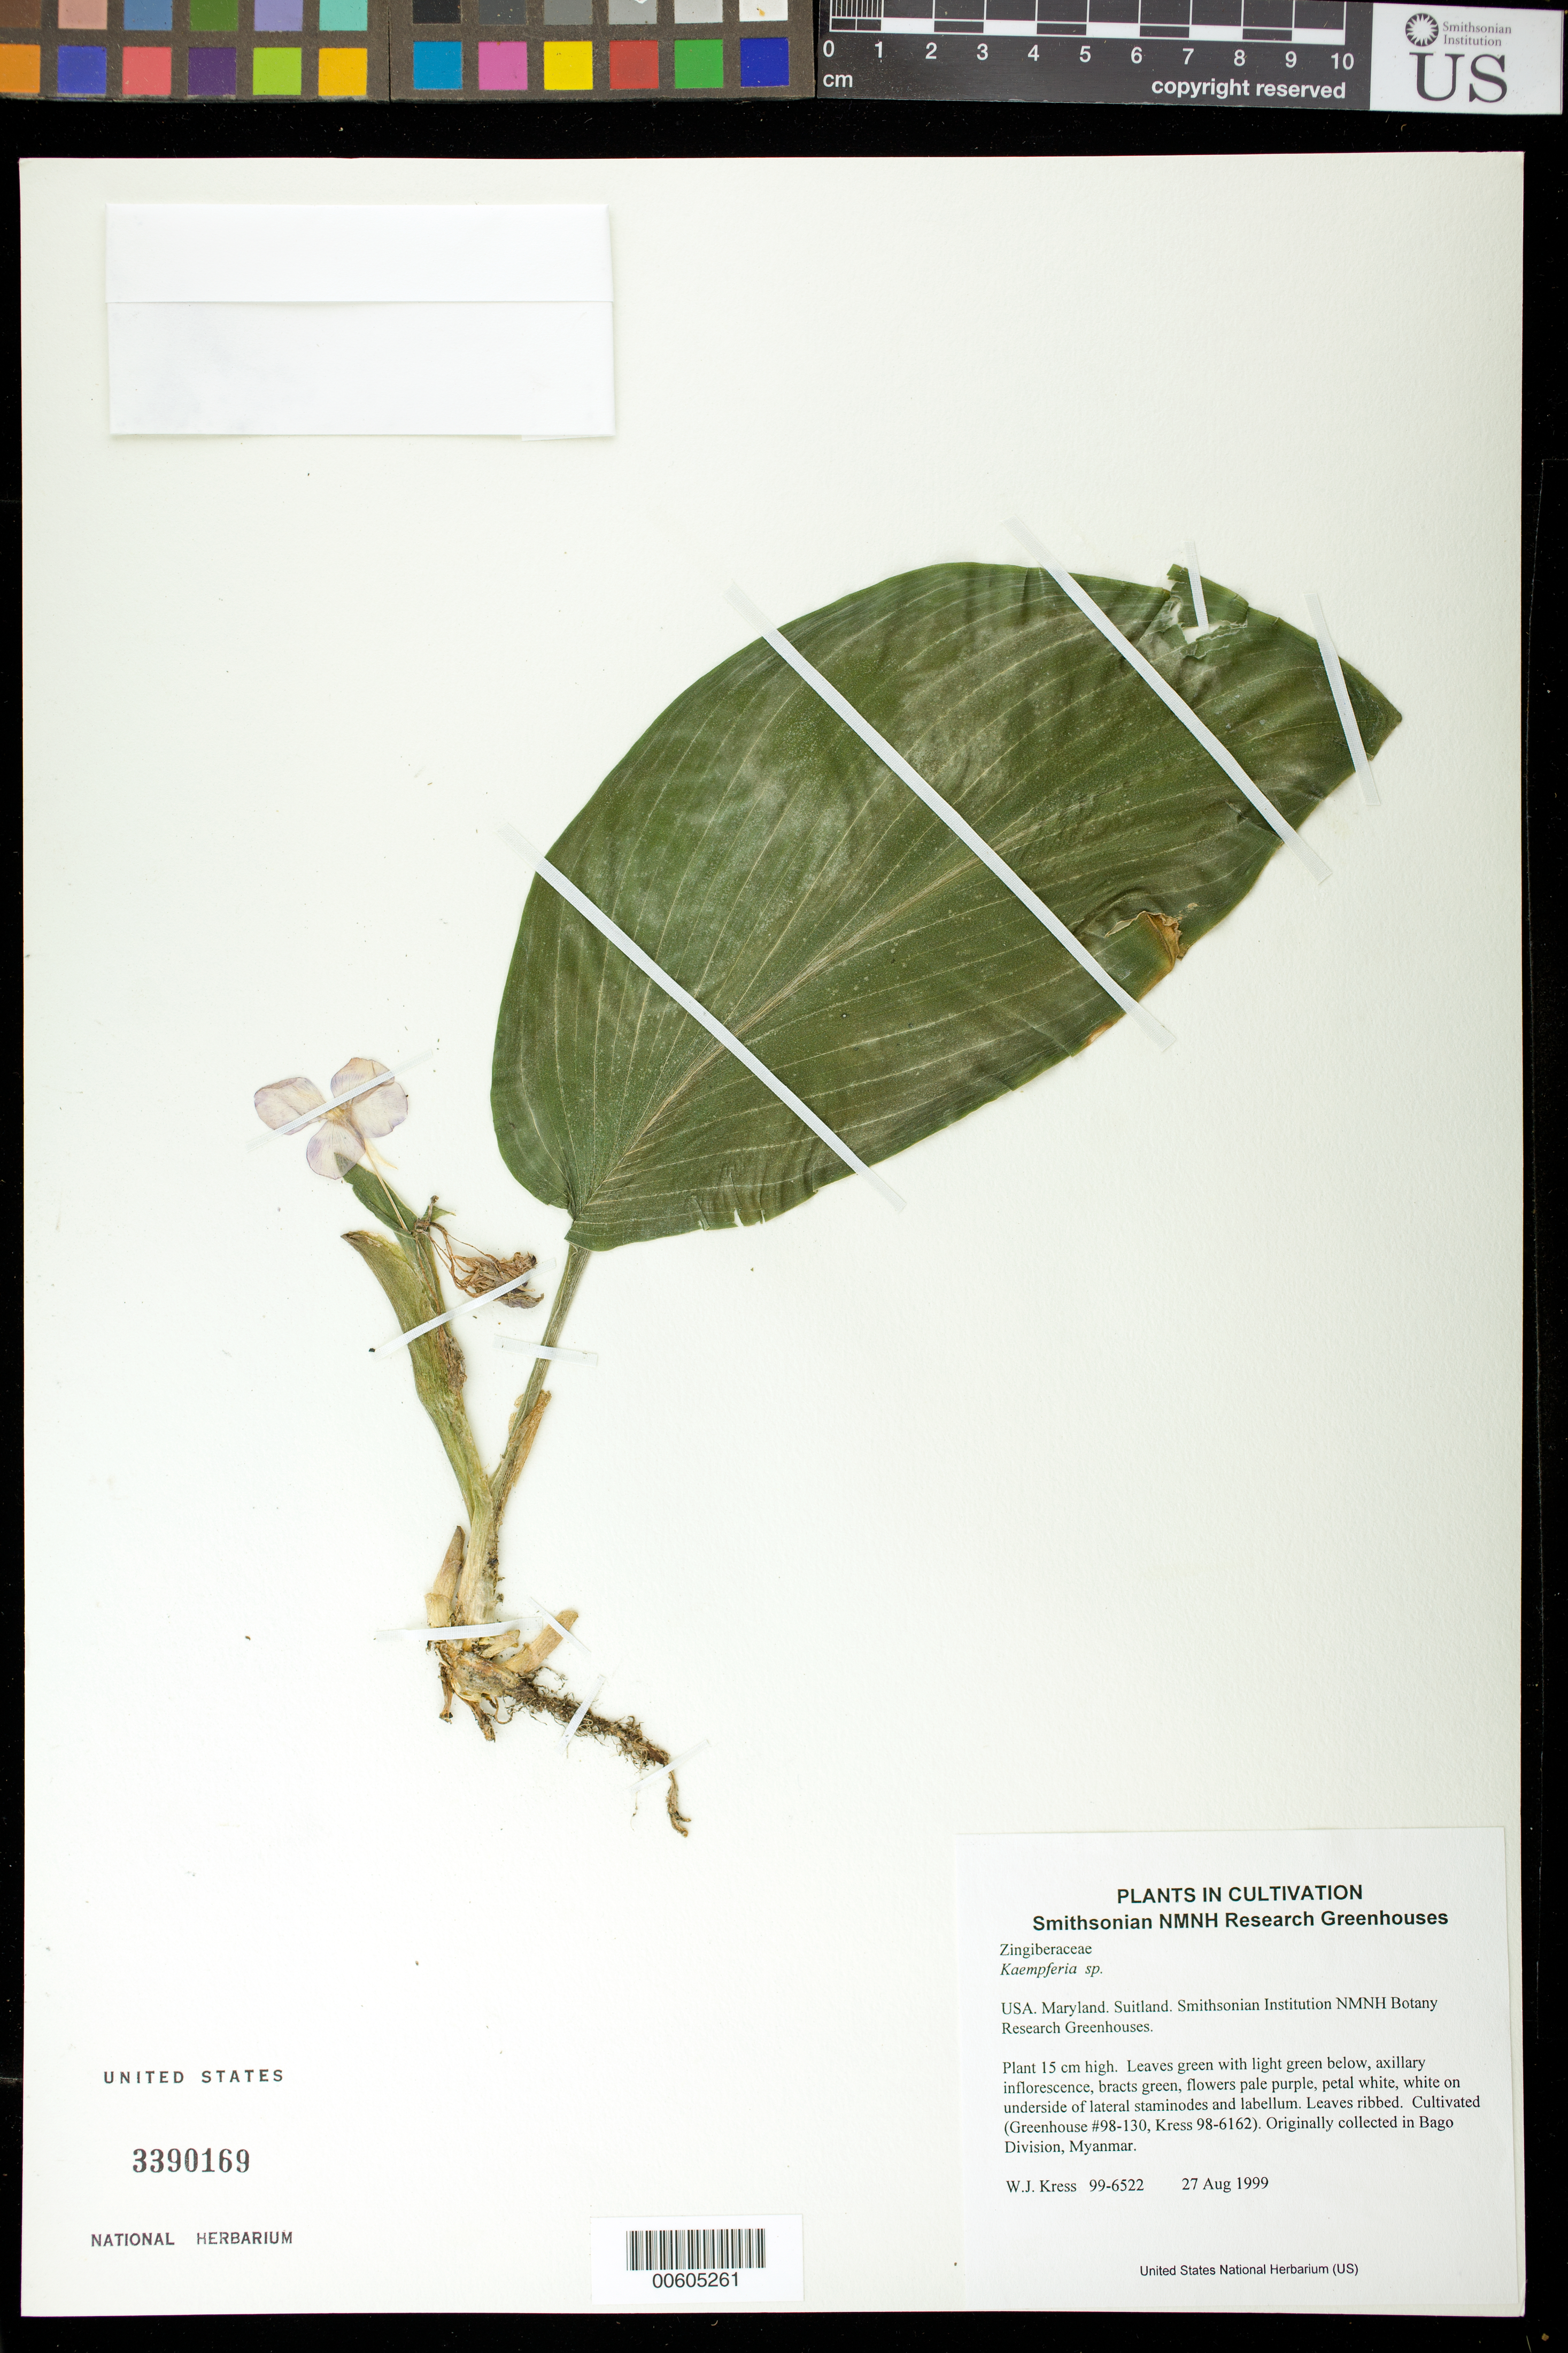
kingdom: Plantae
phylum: Tracheophyta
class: Liliopsida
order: Zingiberales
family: Zingiberaceae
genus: Kaempferia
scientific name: Kaempferia sp.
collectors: W. J. Kress & M. Bordelon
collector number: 99-6522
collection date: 1999-08-27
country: United States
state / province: Maryland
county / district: Prince George's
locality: NMNH Botany Research Greenhouses. Suitland.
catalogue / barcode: US 339016